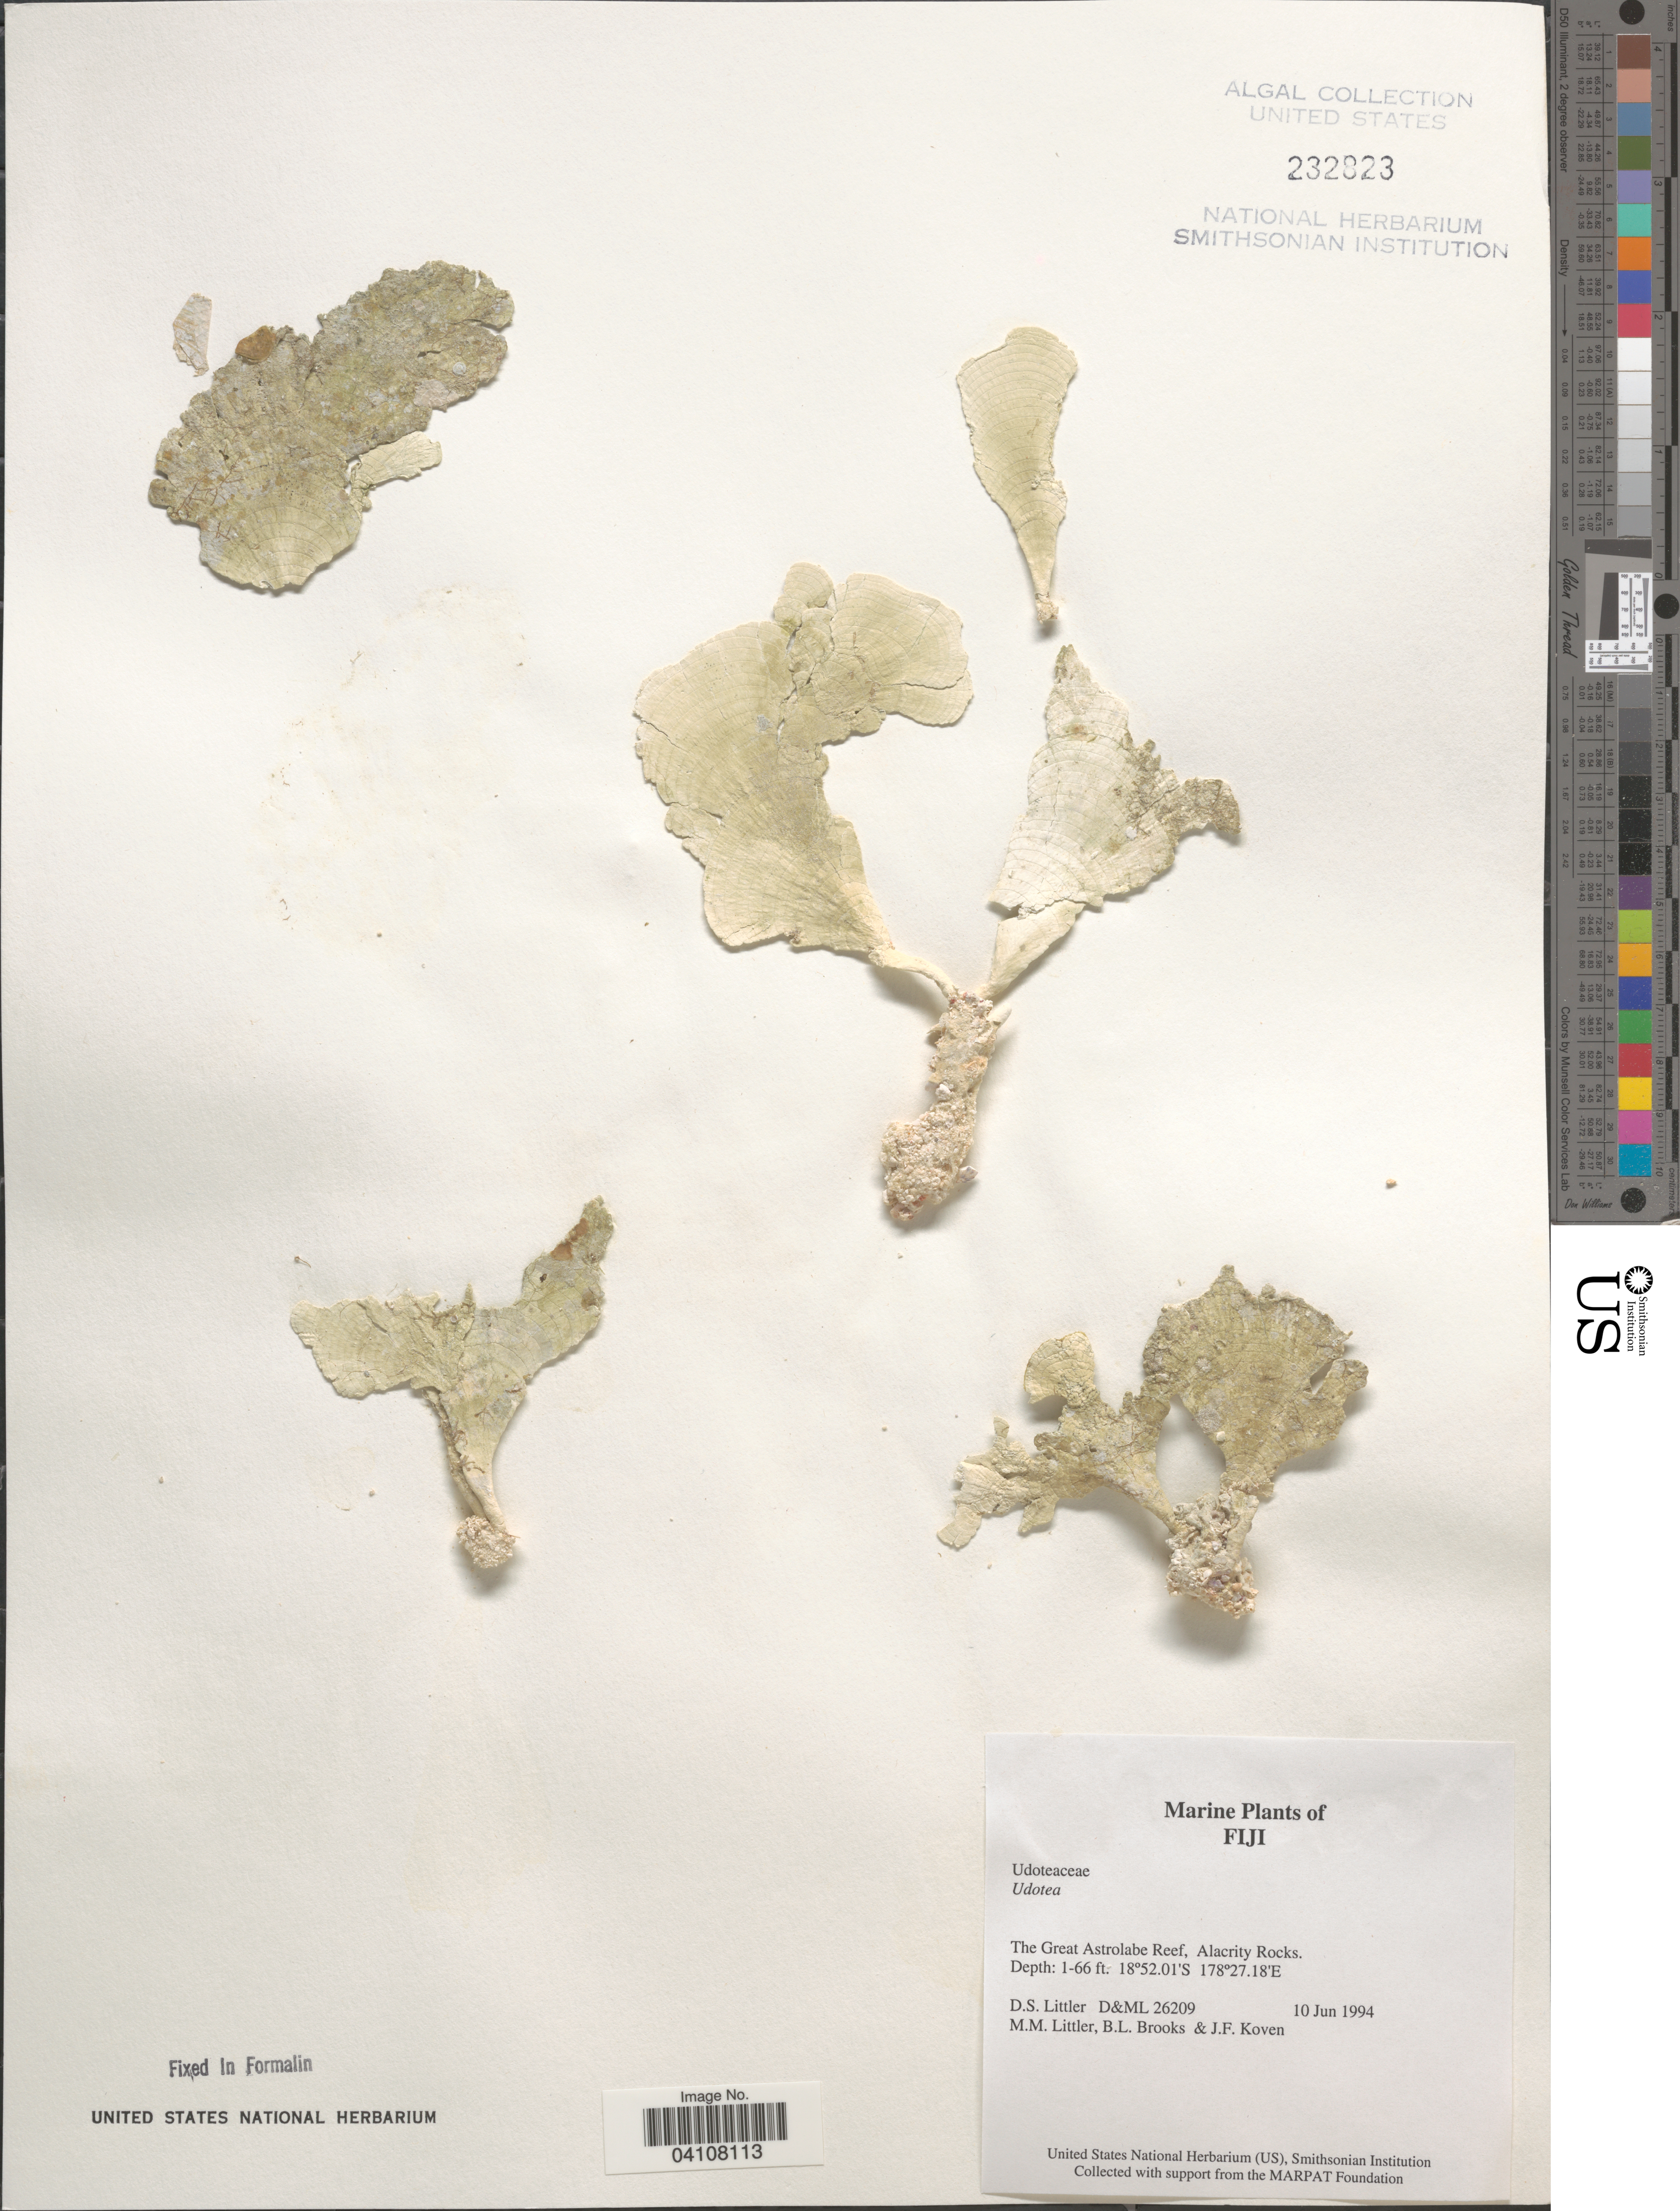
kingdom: Plantae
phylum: Chlorophyta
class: Ulvophyceae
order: Bryopsidales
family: Udoteaceae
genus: Udotea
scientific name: Udotea sp.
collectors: D. S. Littler, B. Brooks & J. Koven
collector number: D&ML26209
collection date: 1994-06-10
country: Fiji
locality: The Great Astrolabe Reef, Alacrity Rocks.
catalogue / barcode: US 232823